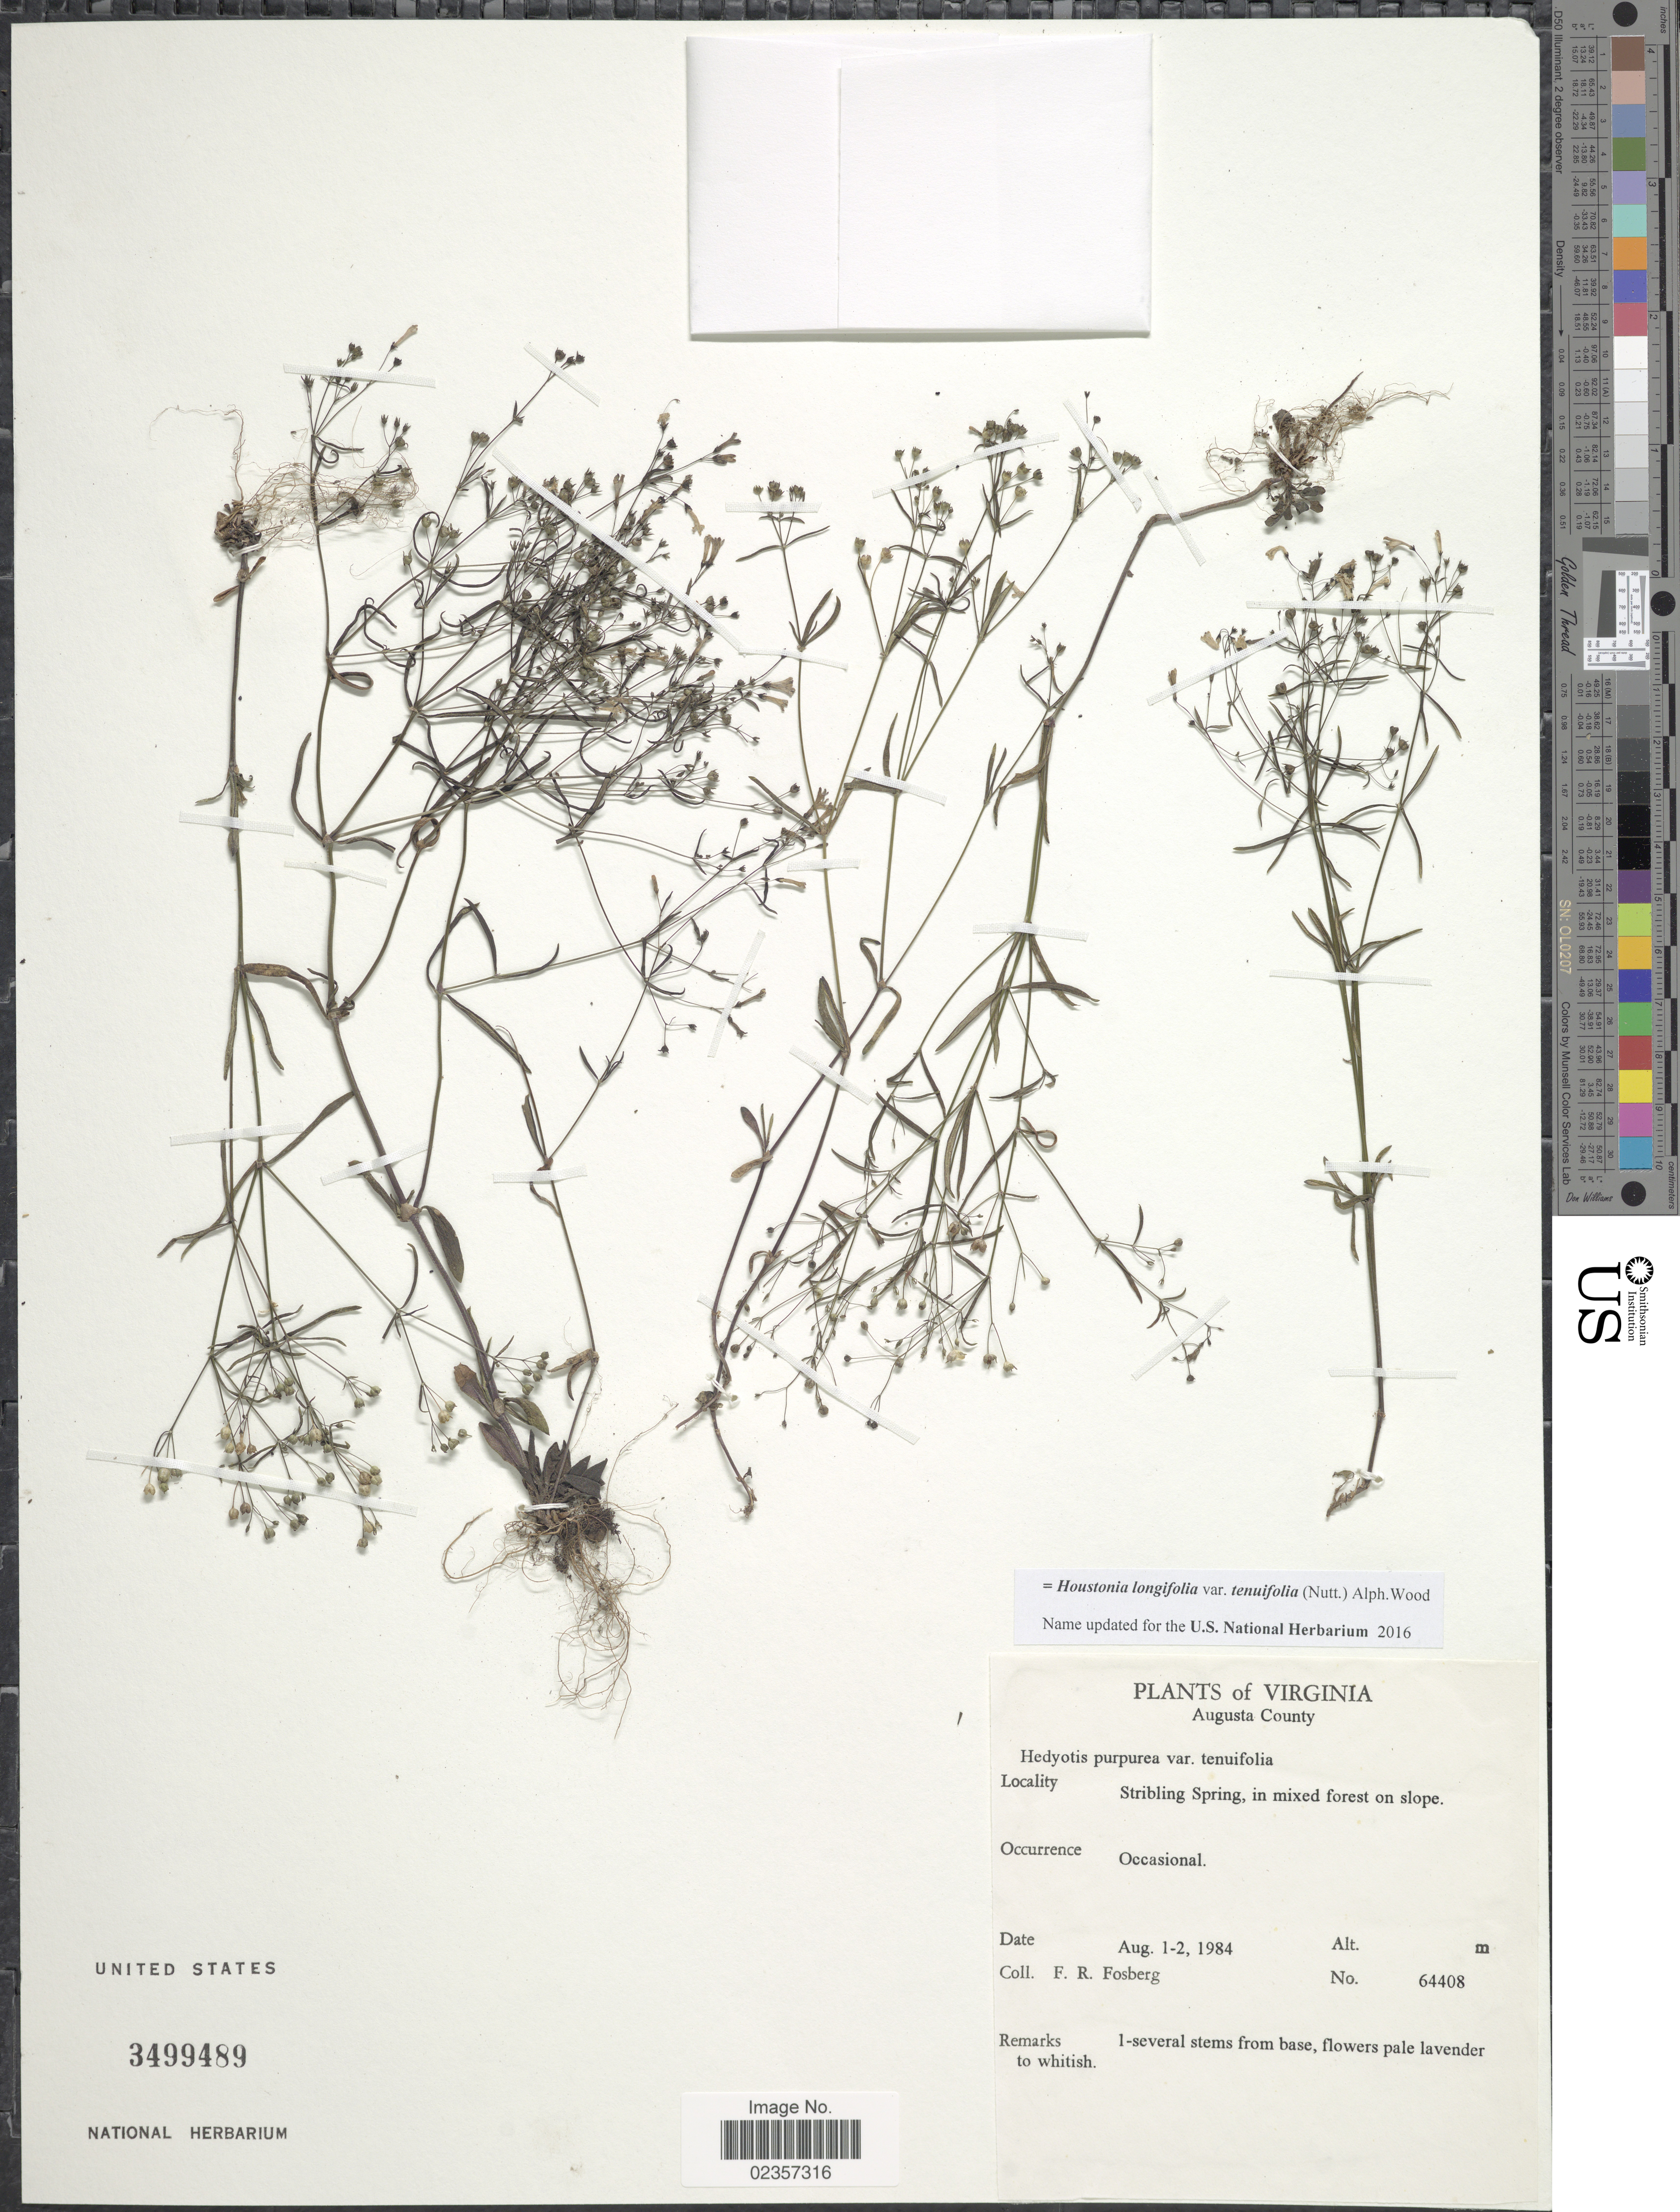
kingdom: Plantae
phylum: Tracheophyta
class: Magnoliopsida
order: Gentianales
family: Rubiaceae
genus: Houstonia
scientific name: Houstonia longifolia var. tenuifolia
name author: (Nutt.) Alph. Wood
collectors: F. R. Fosberg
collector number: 64408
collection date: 1984-08-01/1984-08-02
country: United States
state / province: Virginia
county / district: Augusta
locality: Augusta County. Stribling Spring, in mixed forest on slope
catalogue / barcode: US 3499489